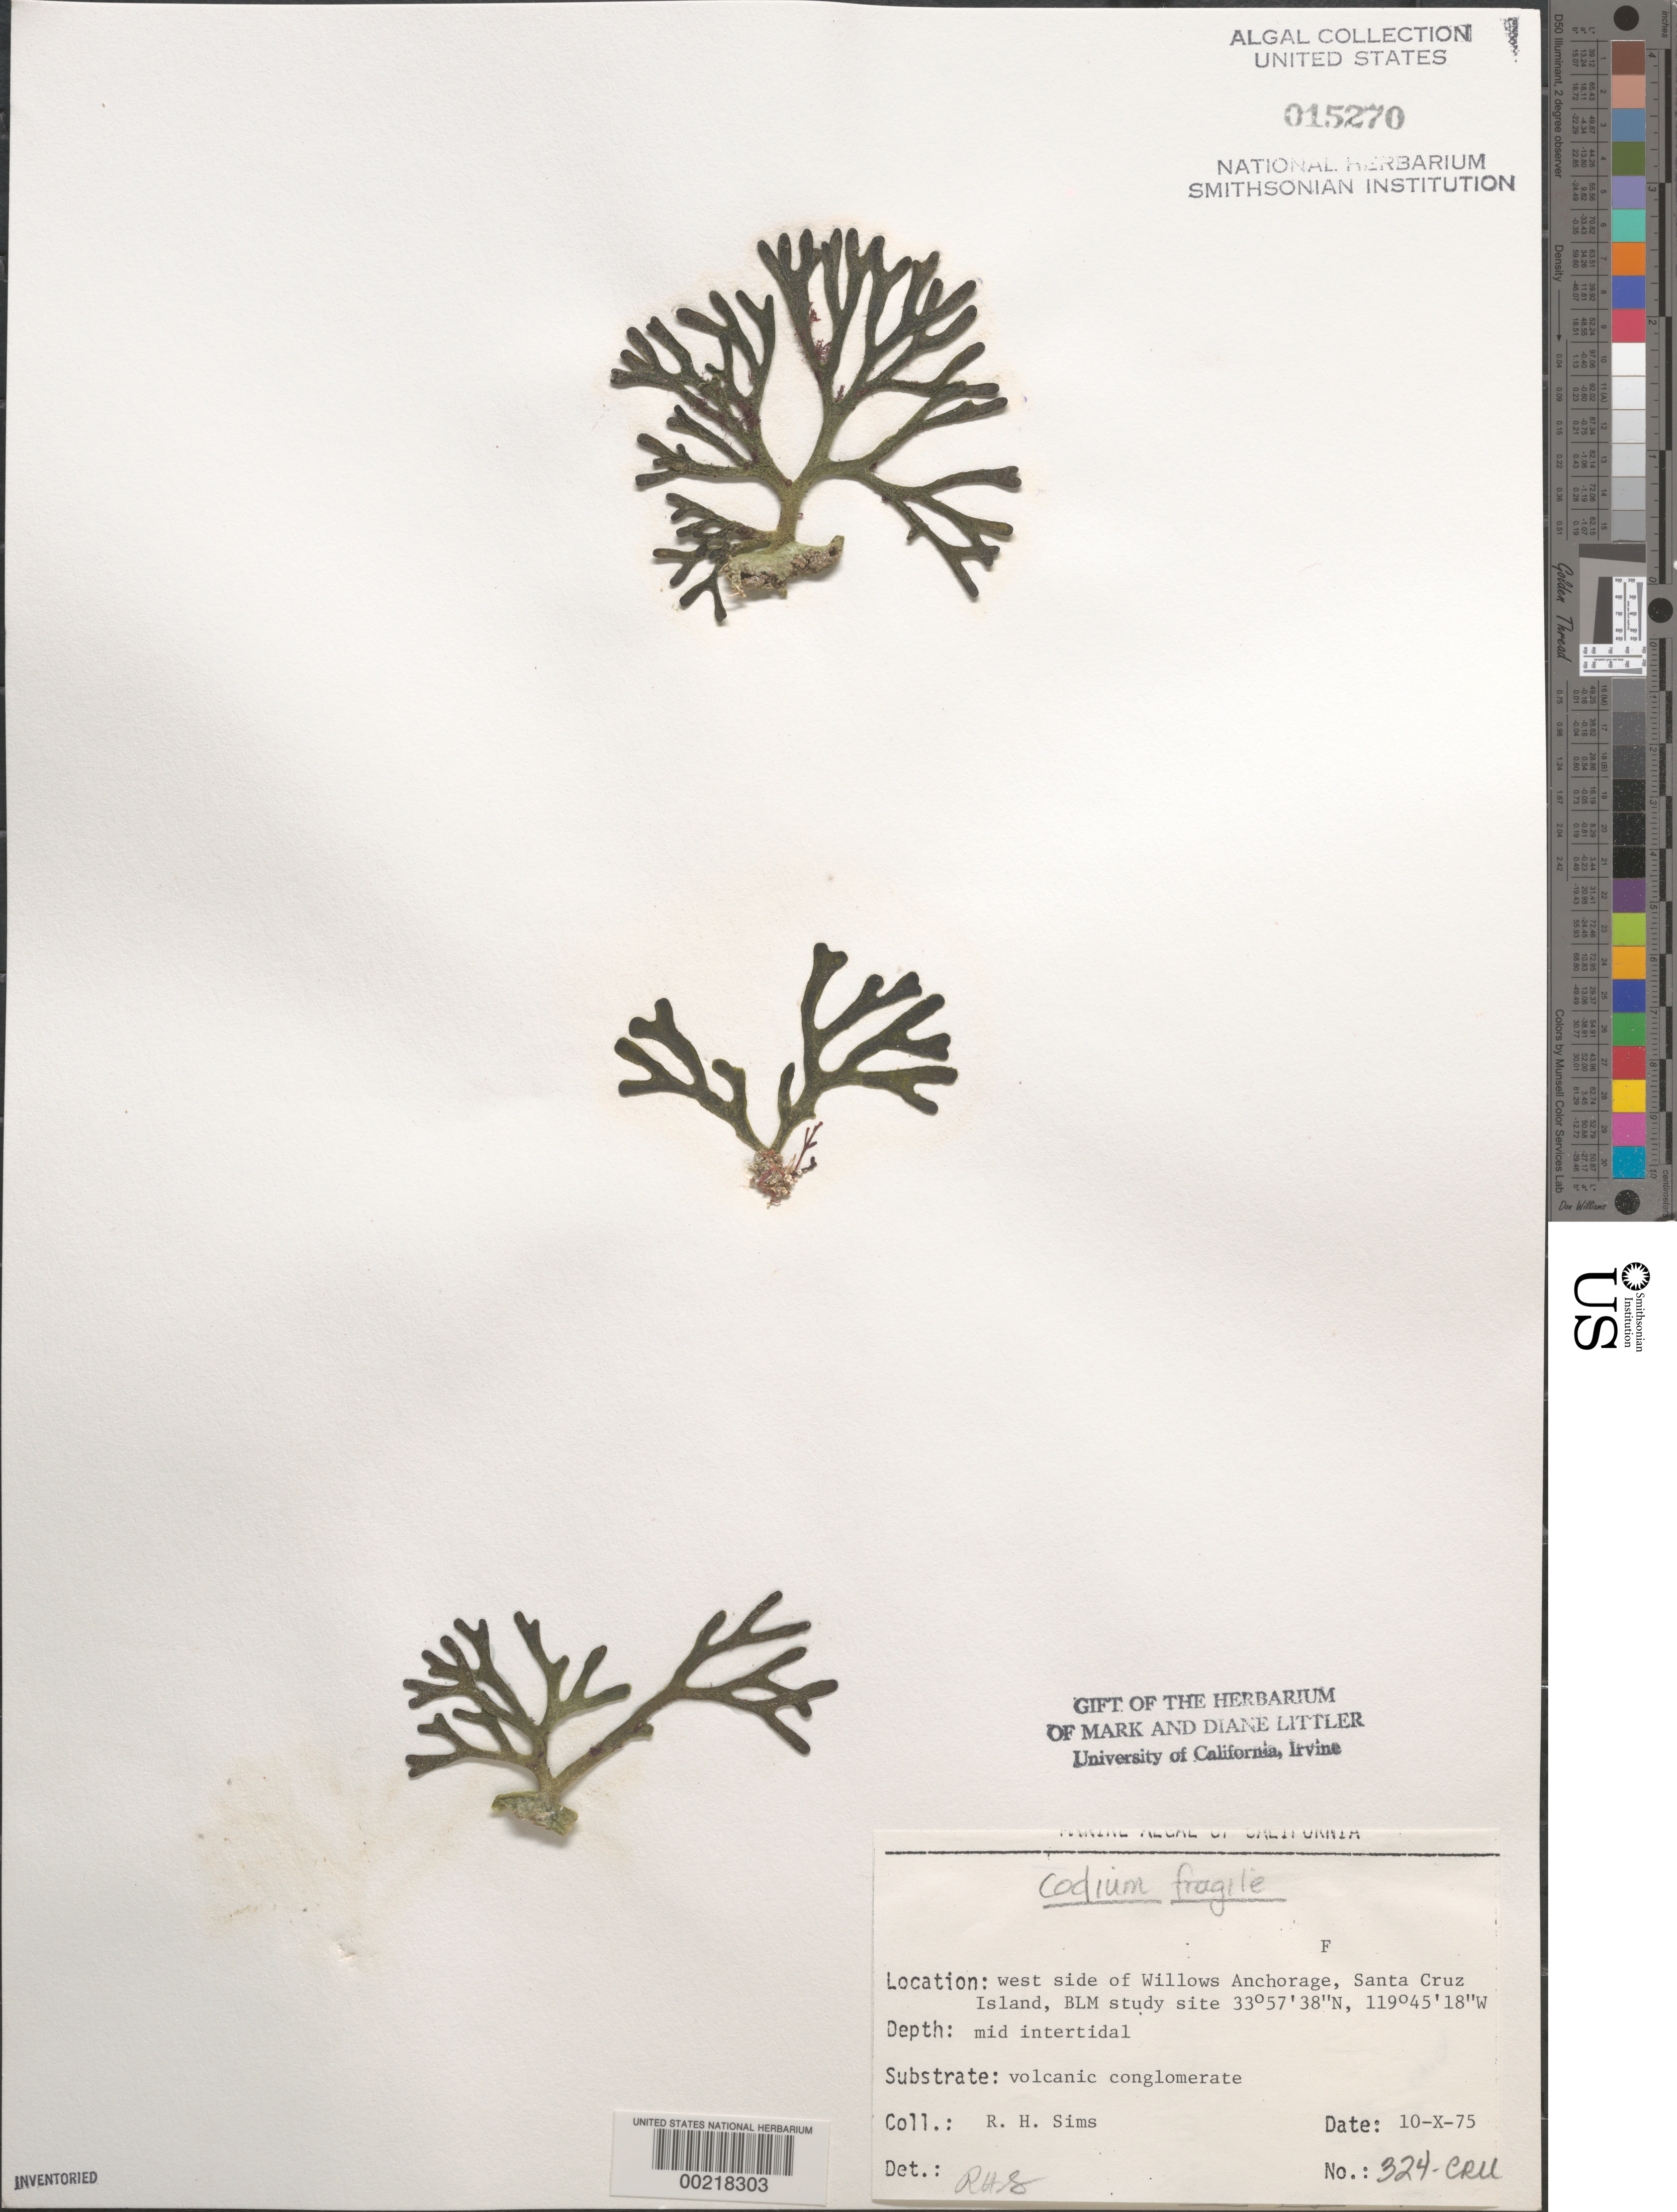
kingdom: Plantae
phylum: Chlorophyta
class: Ulvophyceae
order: Bryopsidales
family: Codiaceae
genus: Codium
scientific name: Codium fragile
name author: (Suringar) P. Hariot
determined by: Sims, Robert H.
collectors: R. H. Sims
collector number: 324-cru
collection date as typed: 10 Oct 1975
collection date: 1975-10-10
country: United States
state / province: California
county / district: Santa Barbara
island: Santa Cruz Island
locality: Willows Anchorage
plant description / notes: BLM-SOCALBIGHT Rocky Intertidal Survey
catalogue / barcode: US 15270